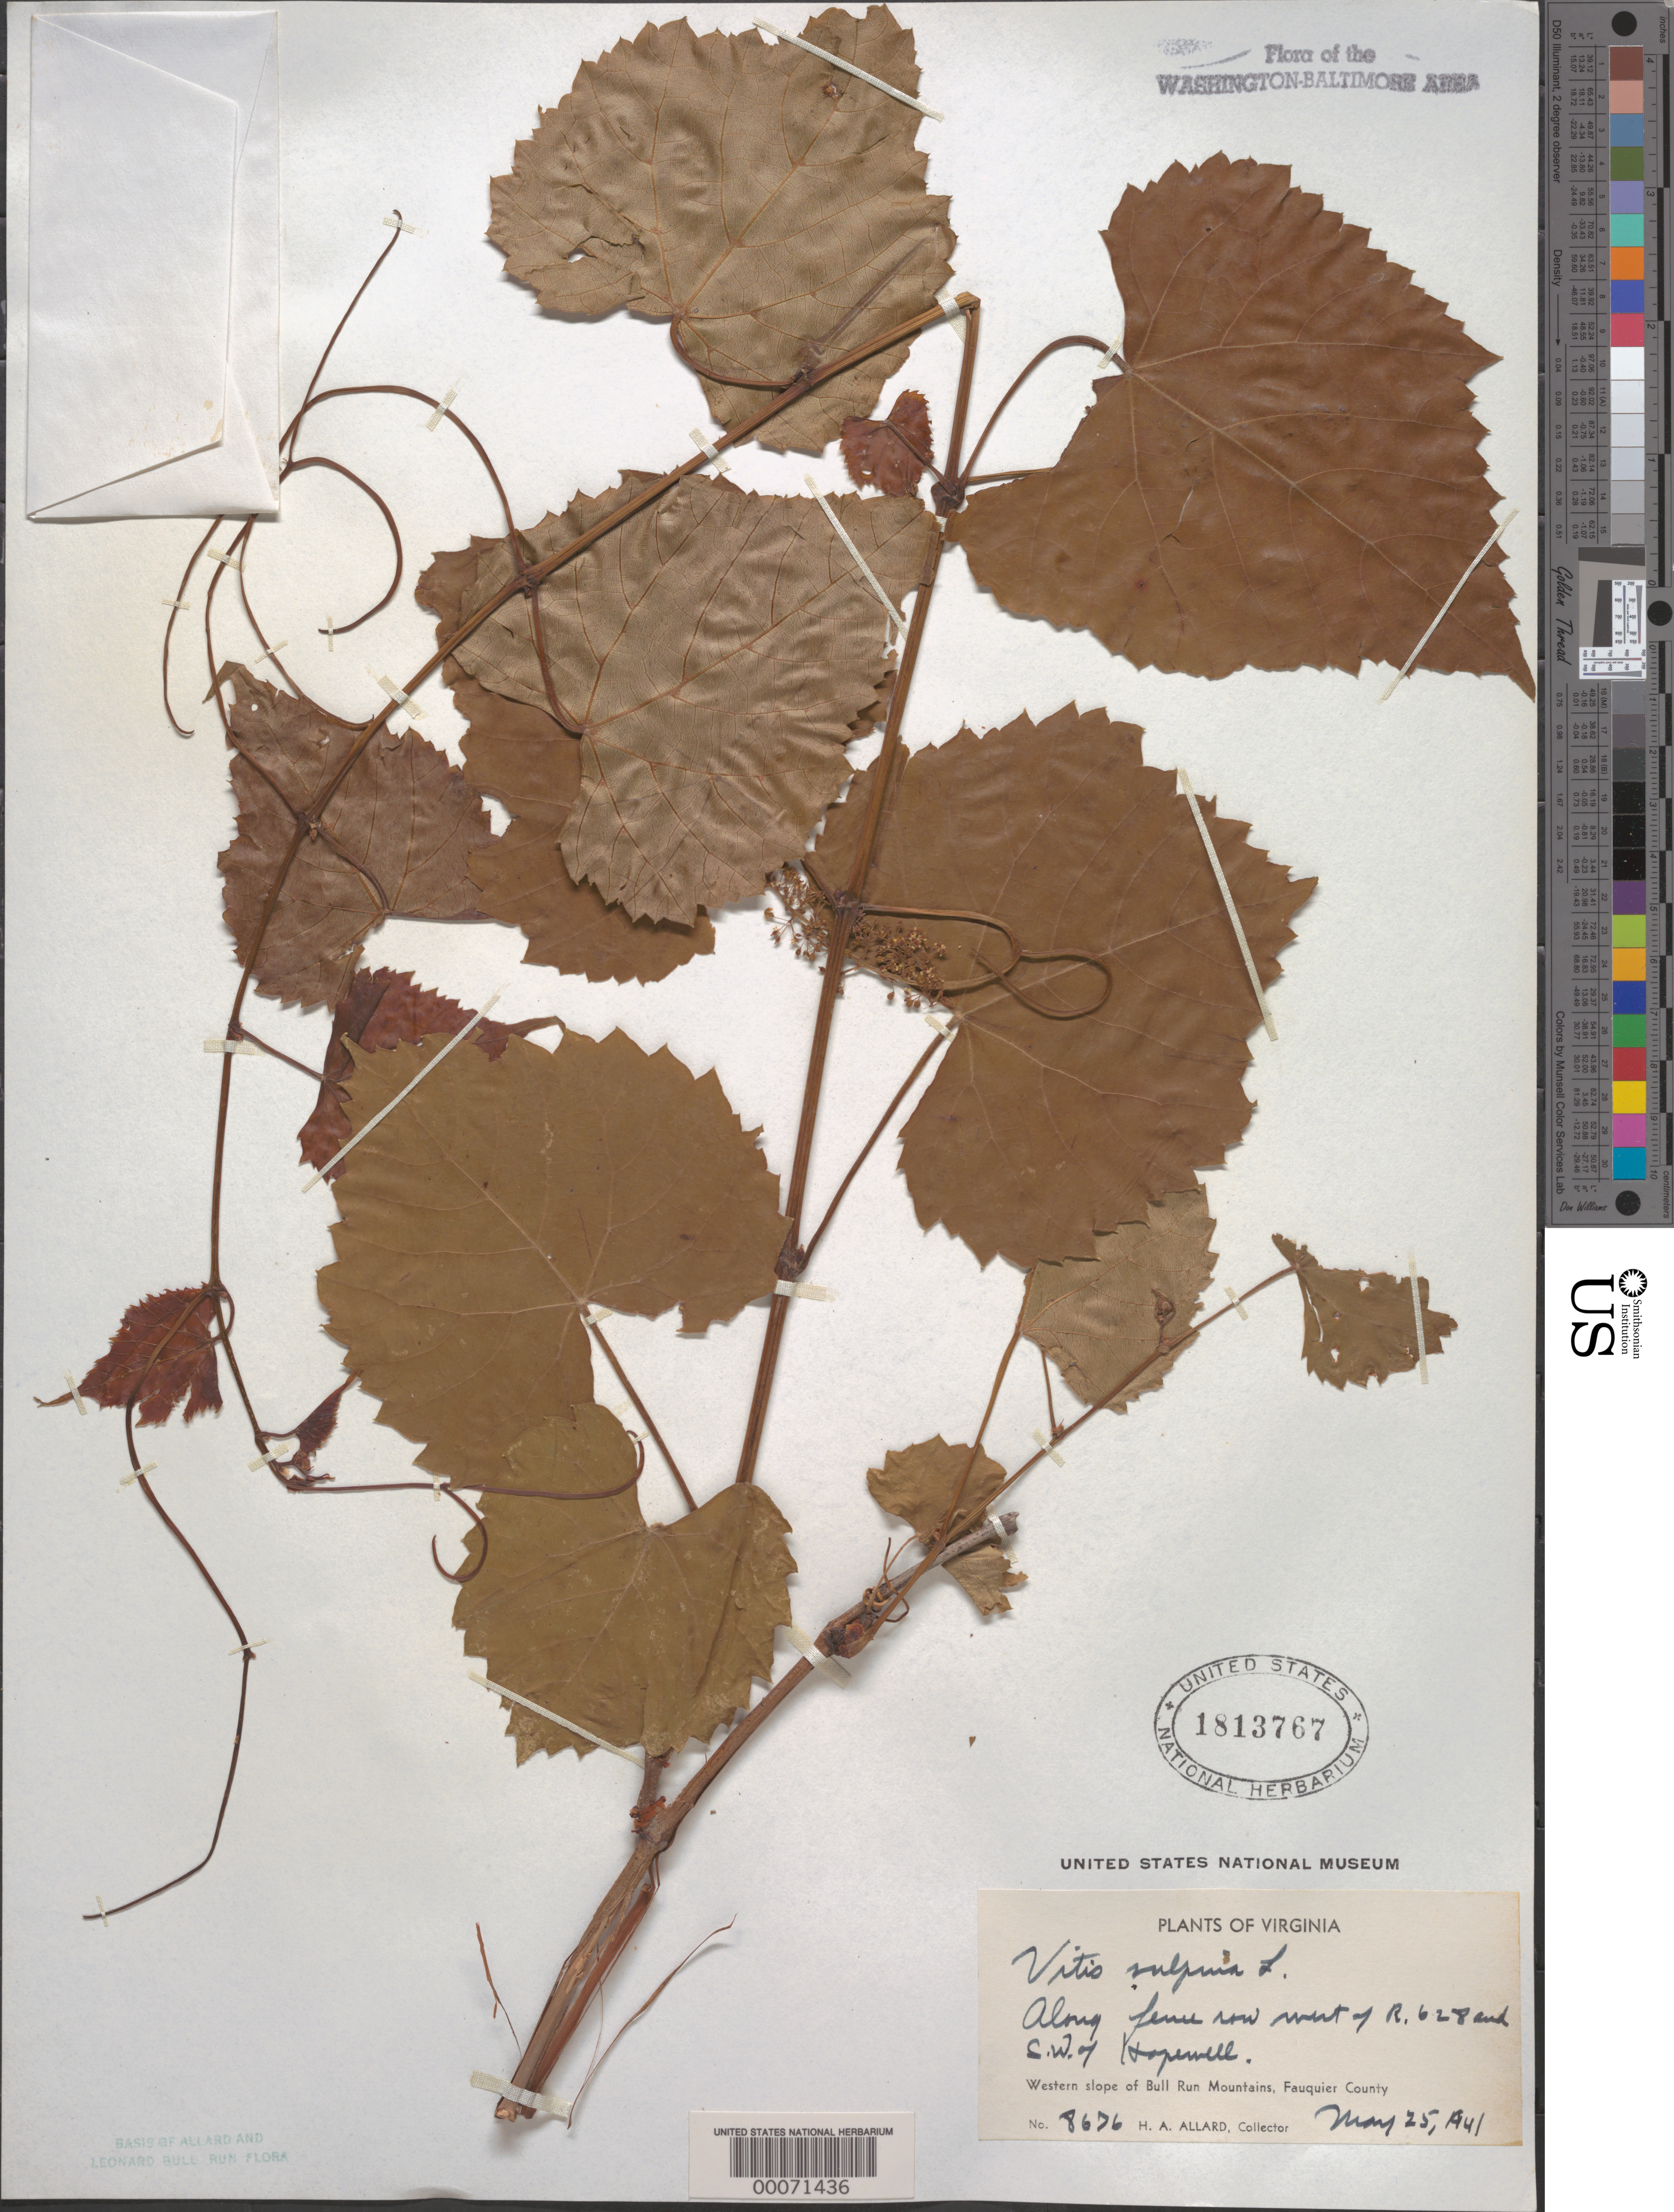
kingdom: Plantae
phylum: Tracheophyta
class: Magnoliopsida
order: Vitales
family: Vitaceae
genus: Vitis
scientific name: Vitis vulpina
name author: L.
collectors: H. A. Allard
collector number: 8676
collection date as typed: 25 May 1941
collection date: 1941-05-25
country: United States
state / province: Virginia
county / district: Fauquier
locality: West of Route 628, southwest of Hopewell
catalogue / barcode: US 1813767